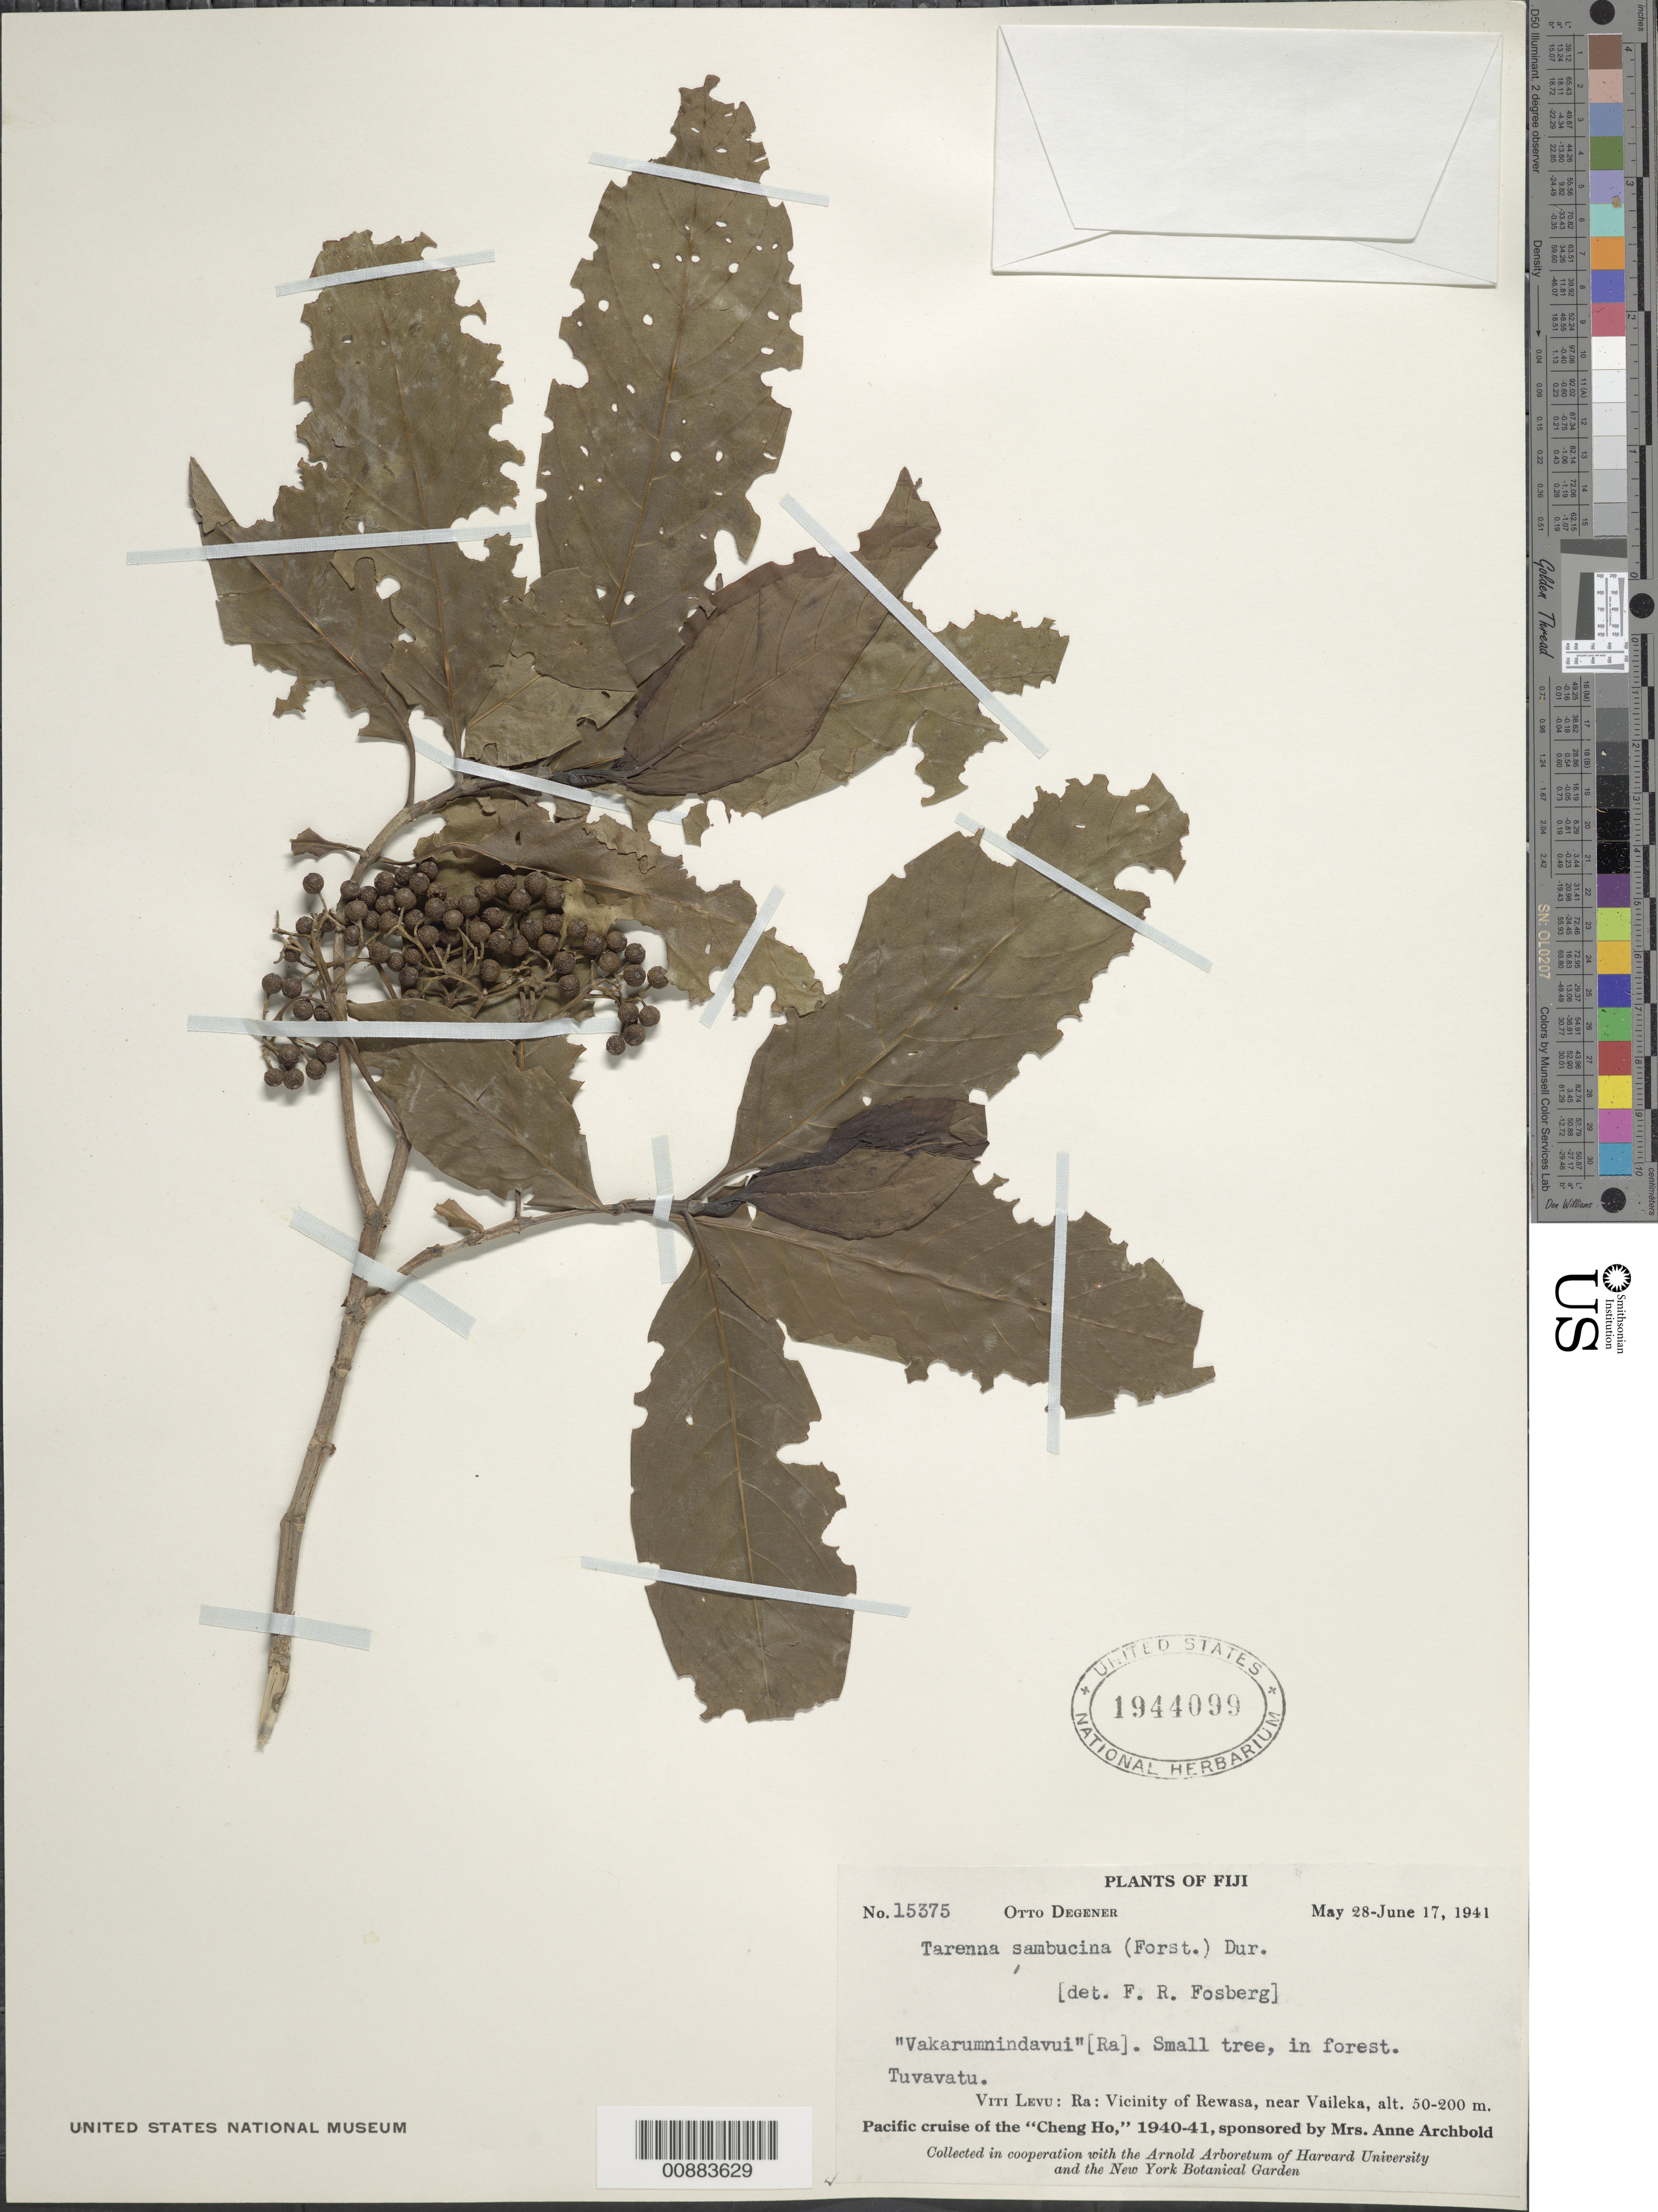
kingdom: Plantae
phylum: Tracheophyta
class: Magnoliopsida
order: Gentianales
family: Rubiaceae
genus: Tarenna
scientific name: Tarenna sambucina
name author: (G. Forst.) Drake ex Durand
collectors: O. Degener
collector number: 15375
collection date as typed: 28 May 1941 to 17 Jun 1941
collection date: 1941-05-28/1941-06-17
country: Fiji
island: Vatu-i-Ra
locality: Vatu-i-ra reef (Ra) Vicinity of Rewasa, near Vaileka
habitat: forest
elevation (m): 50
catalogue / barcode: US 1944099